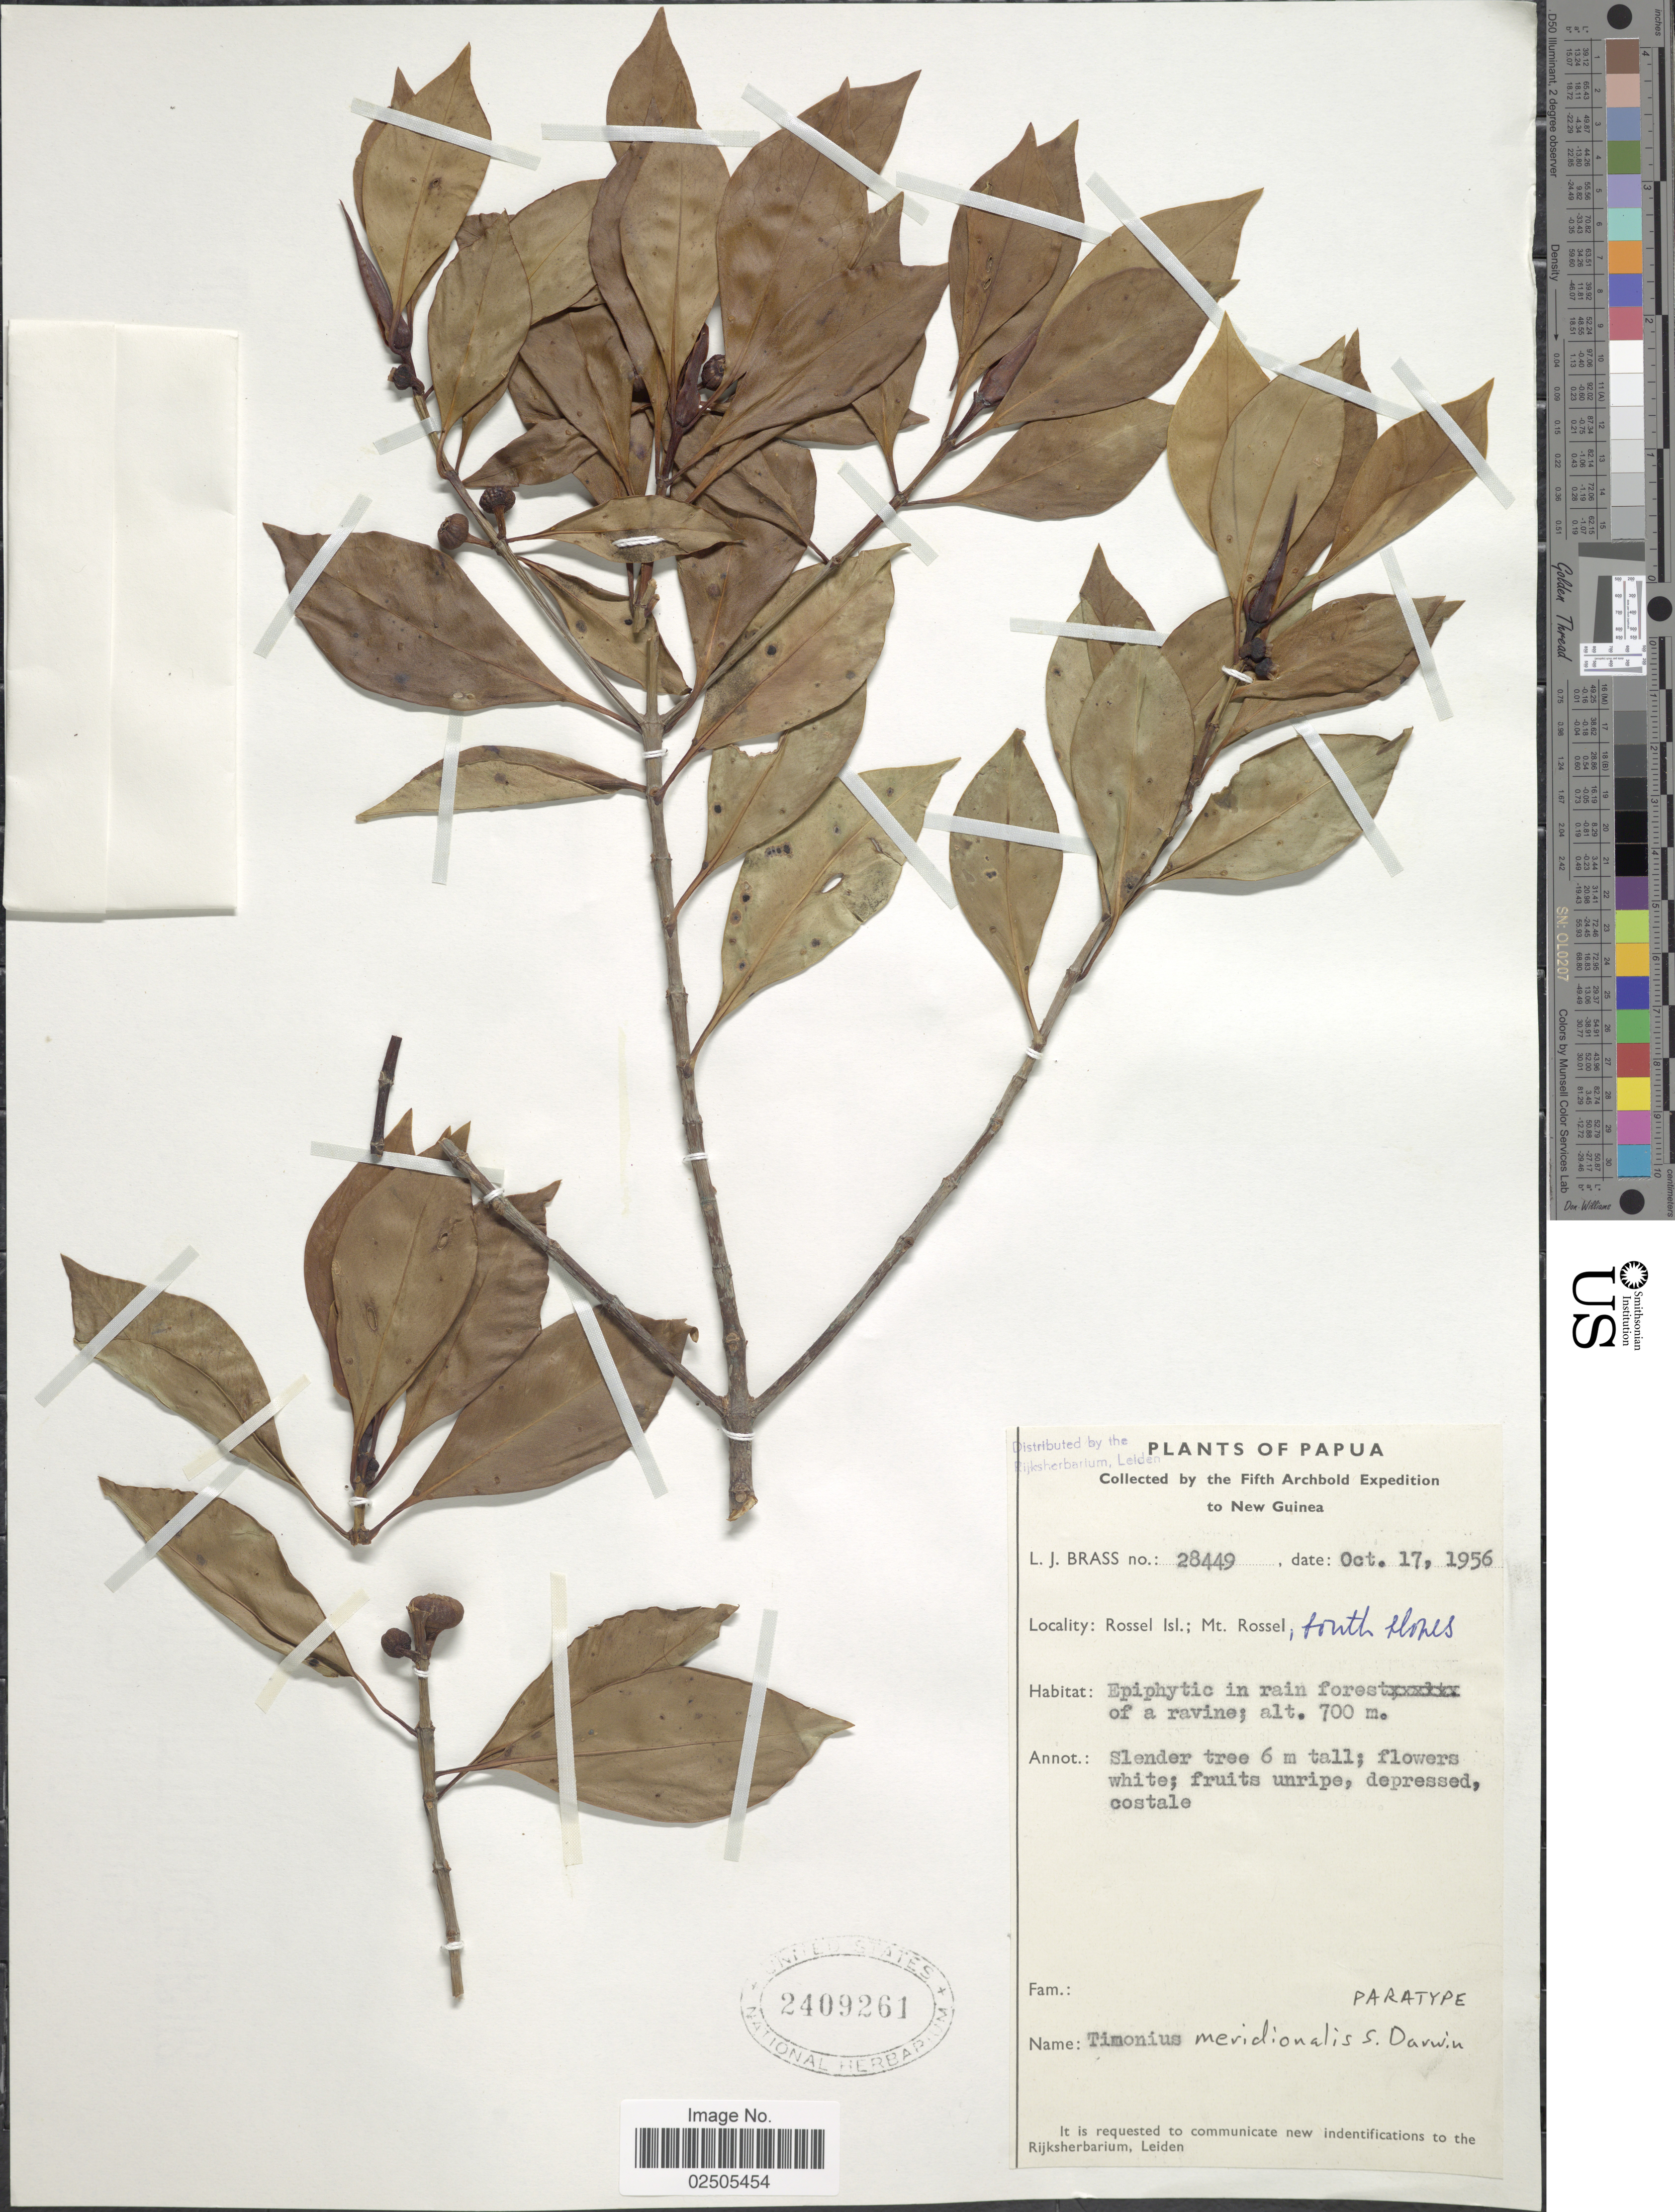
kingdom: Plantae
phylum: Tracheophyta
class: Magnoliopsida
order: Gentianales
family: Rubiaceae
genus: Timonius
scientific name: Timonius meridionalis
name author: S.P. Darwin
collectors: L. J. Brass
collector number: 28449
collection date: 1956-10-17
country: Papua New Guinea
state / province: Milne Bay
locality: Papua, New Guinea, Rossel Isl.; Mt. Rossel, south slopes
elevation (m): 700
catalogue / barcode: US 2409261